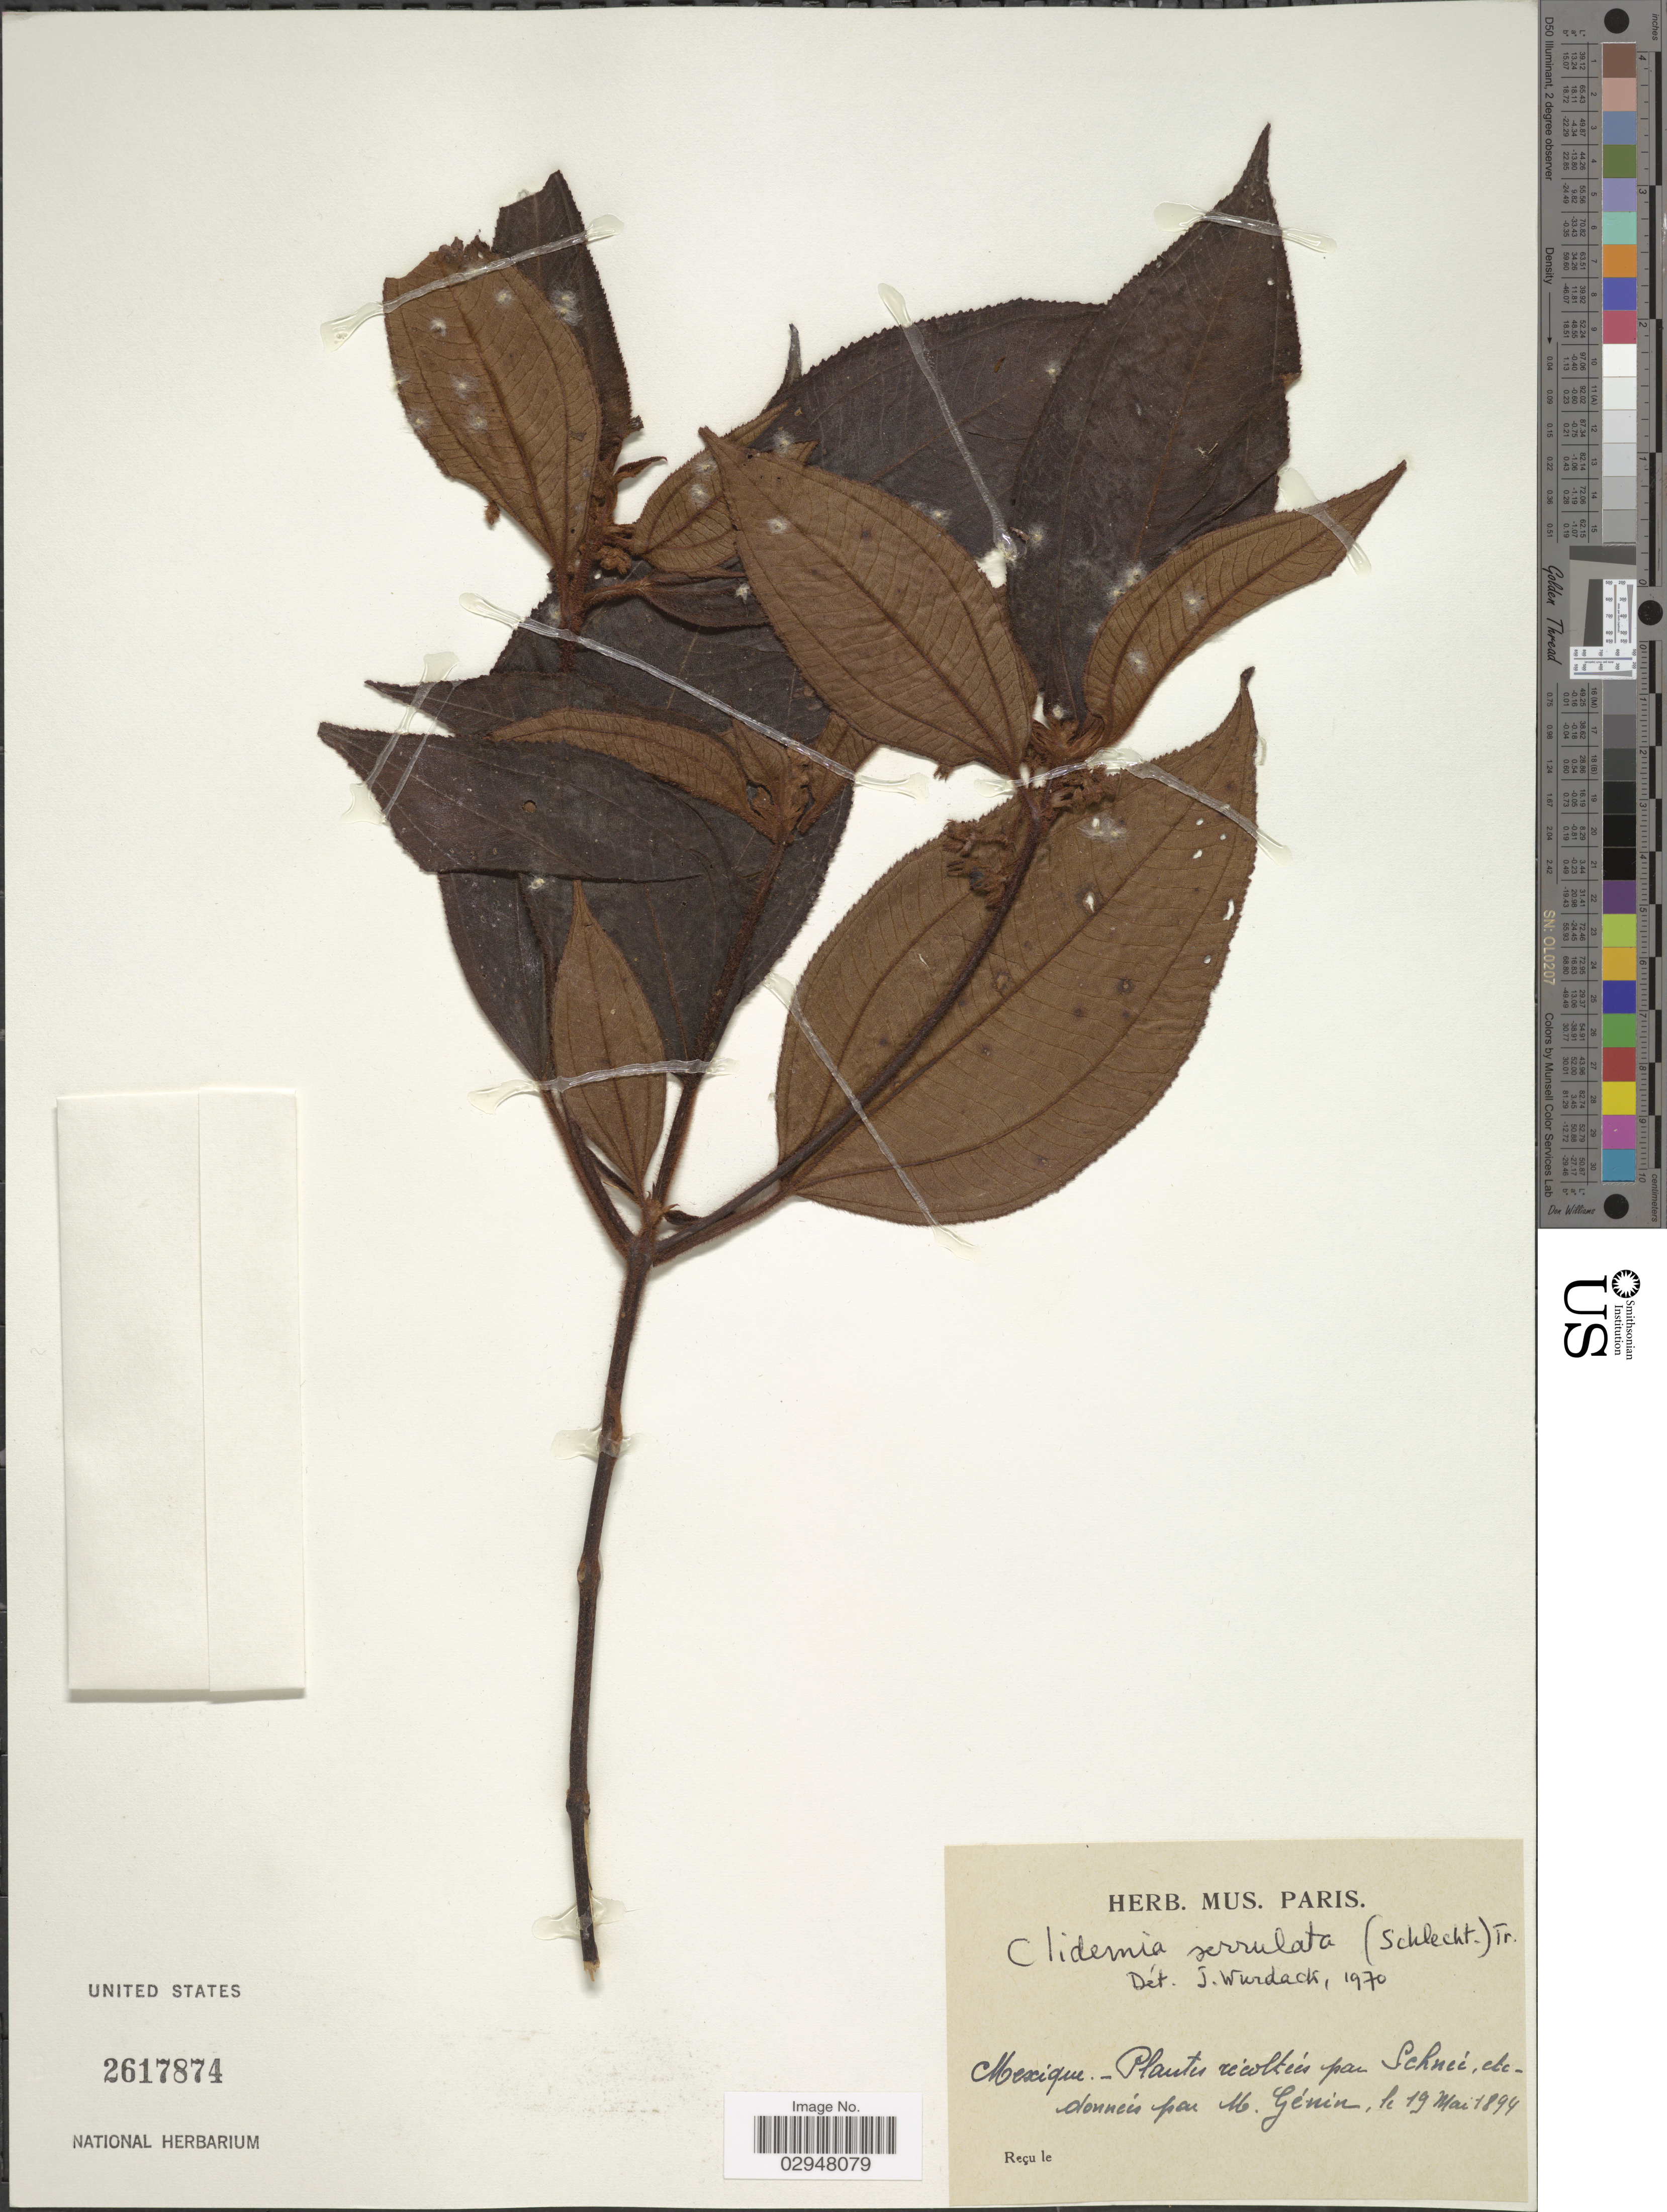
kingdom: Plantae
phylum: Tracheophyta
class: Magnoliopsida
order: Myrtales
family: Melastomataceae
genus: Clidemia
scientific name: Clidemia petiolaris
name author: (Schltdl. & Cham.) Schltdl. ex Triana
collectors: M. Genin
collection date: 1894-05-19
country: Mexico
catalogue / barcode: US 2617874